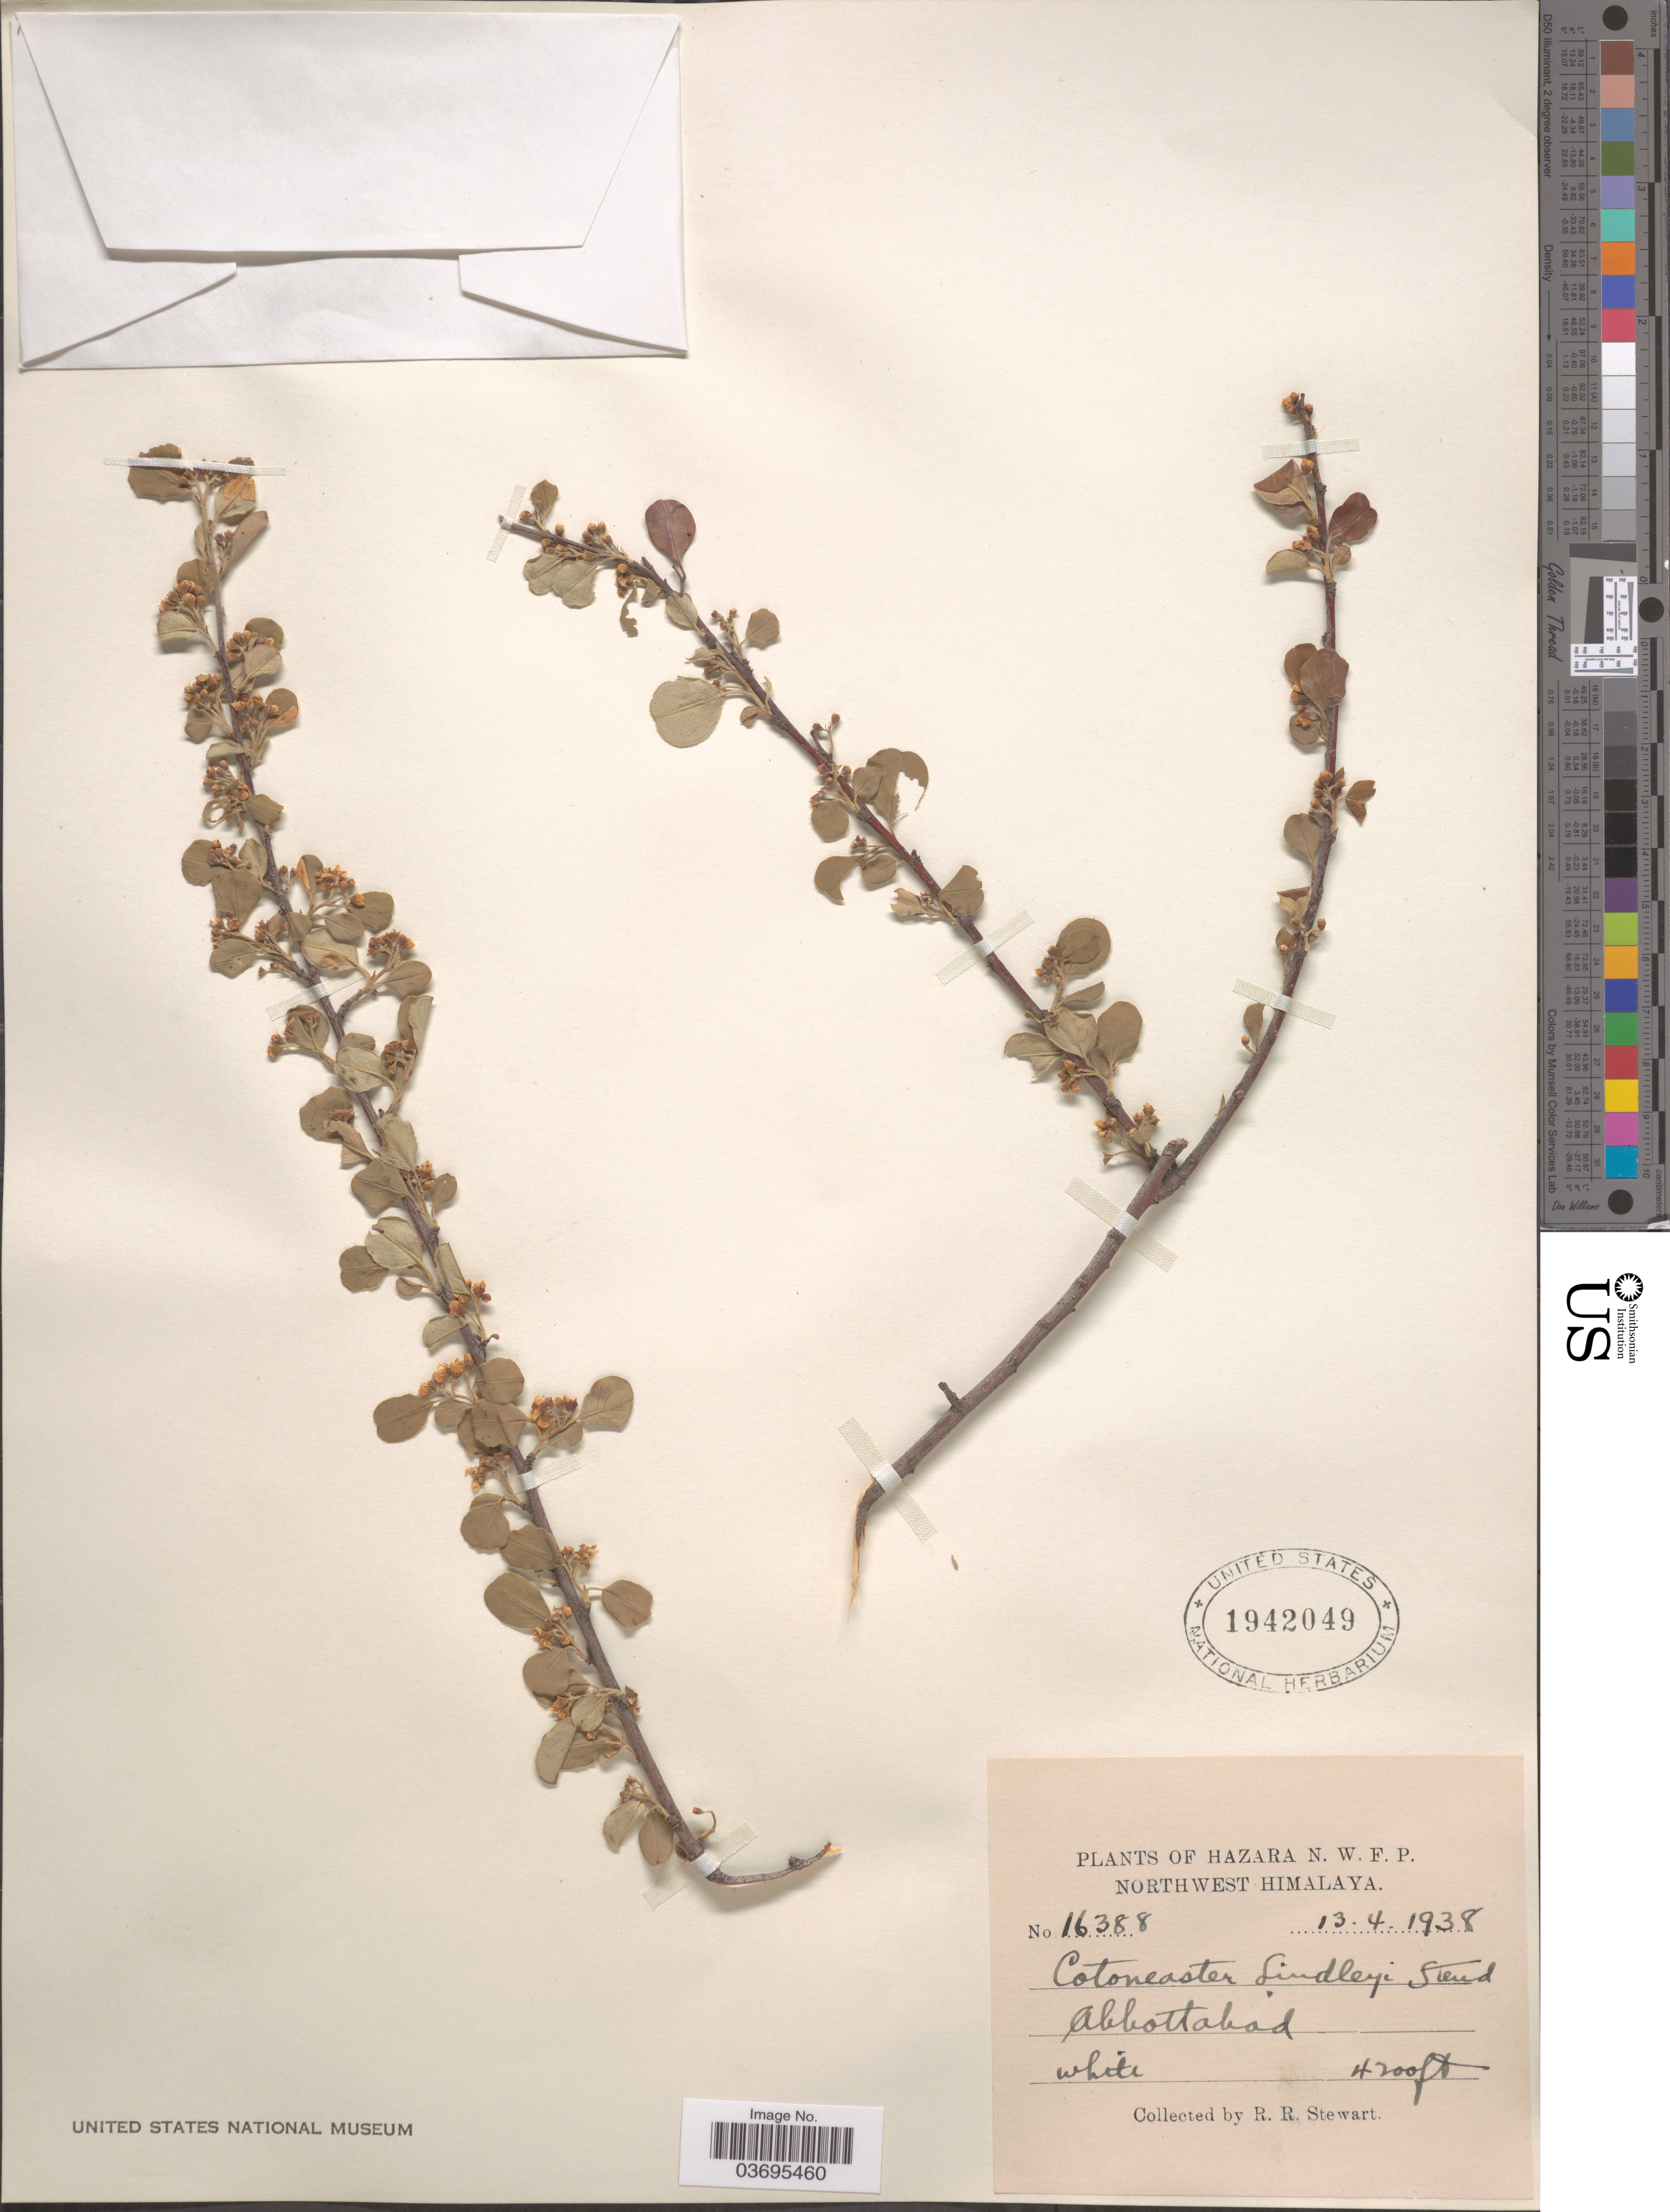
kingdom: Plantae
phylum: Tracheophyta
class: Magnoliopsida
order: Rosales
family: Rosaceae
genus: Cotoneaster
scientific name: Cotoneaster lindleyi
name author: Steud.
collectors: R. Stewart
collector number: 16388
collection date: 1938-04-13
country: Pakistan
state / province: Khyber Pakhtunkhwa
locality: Hazara N. W. F. P. Northwest Himalaya.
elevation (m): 1280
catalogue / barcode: US 1942049